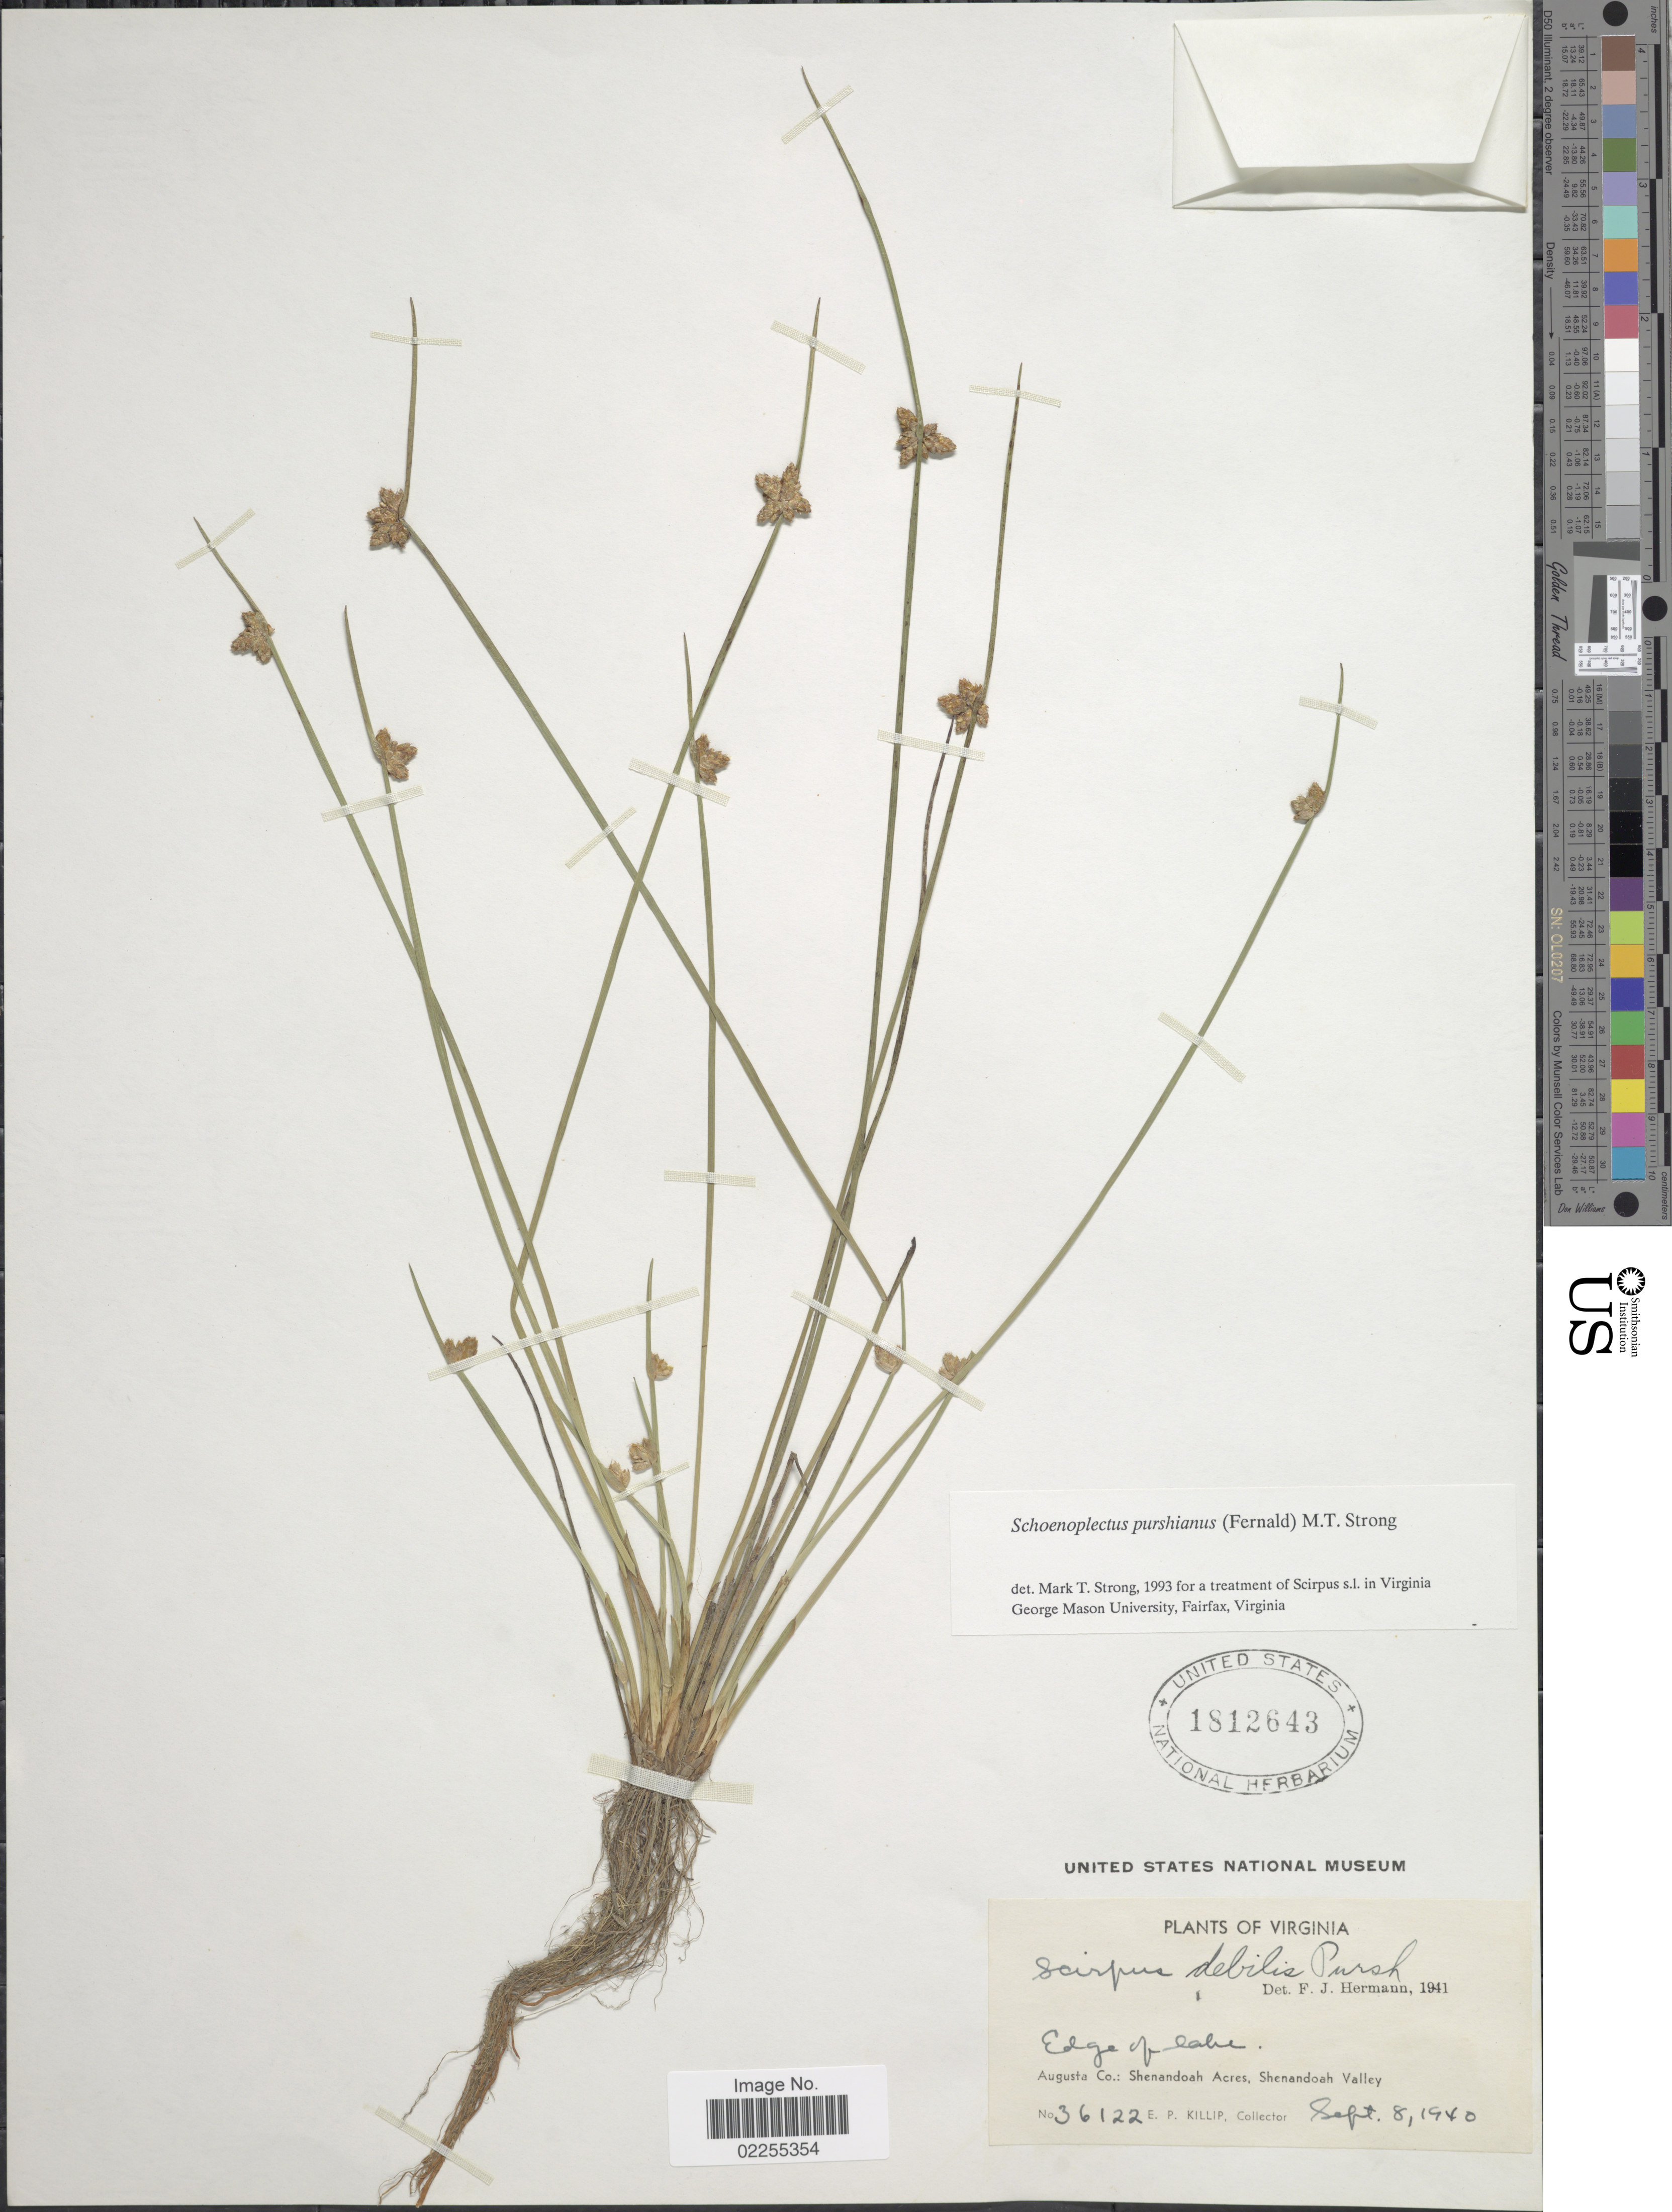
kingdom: Plantae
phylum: Tracheophyta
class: Liliopsida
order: Poales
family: Cyperaceae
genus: Schoenoplectus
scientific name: Schoenoplectus purshianus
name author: (Fernald) M.T. Strong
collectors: E. P. Killip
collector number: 36122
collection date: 1940-09-08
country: United States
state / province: Virginia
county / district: Augusta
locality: Edge of lake, Augusta Co.: Shenandoah Acres, Shenandoah Valley.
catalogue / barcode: US 1812643